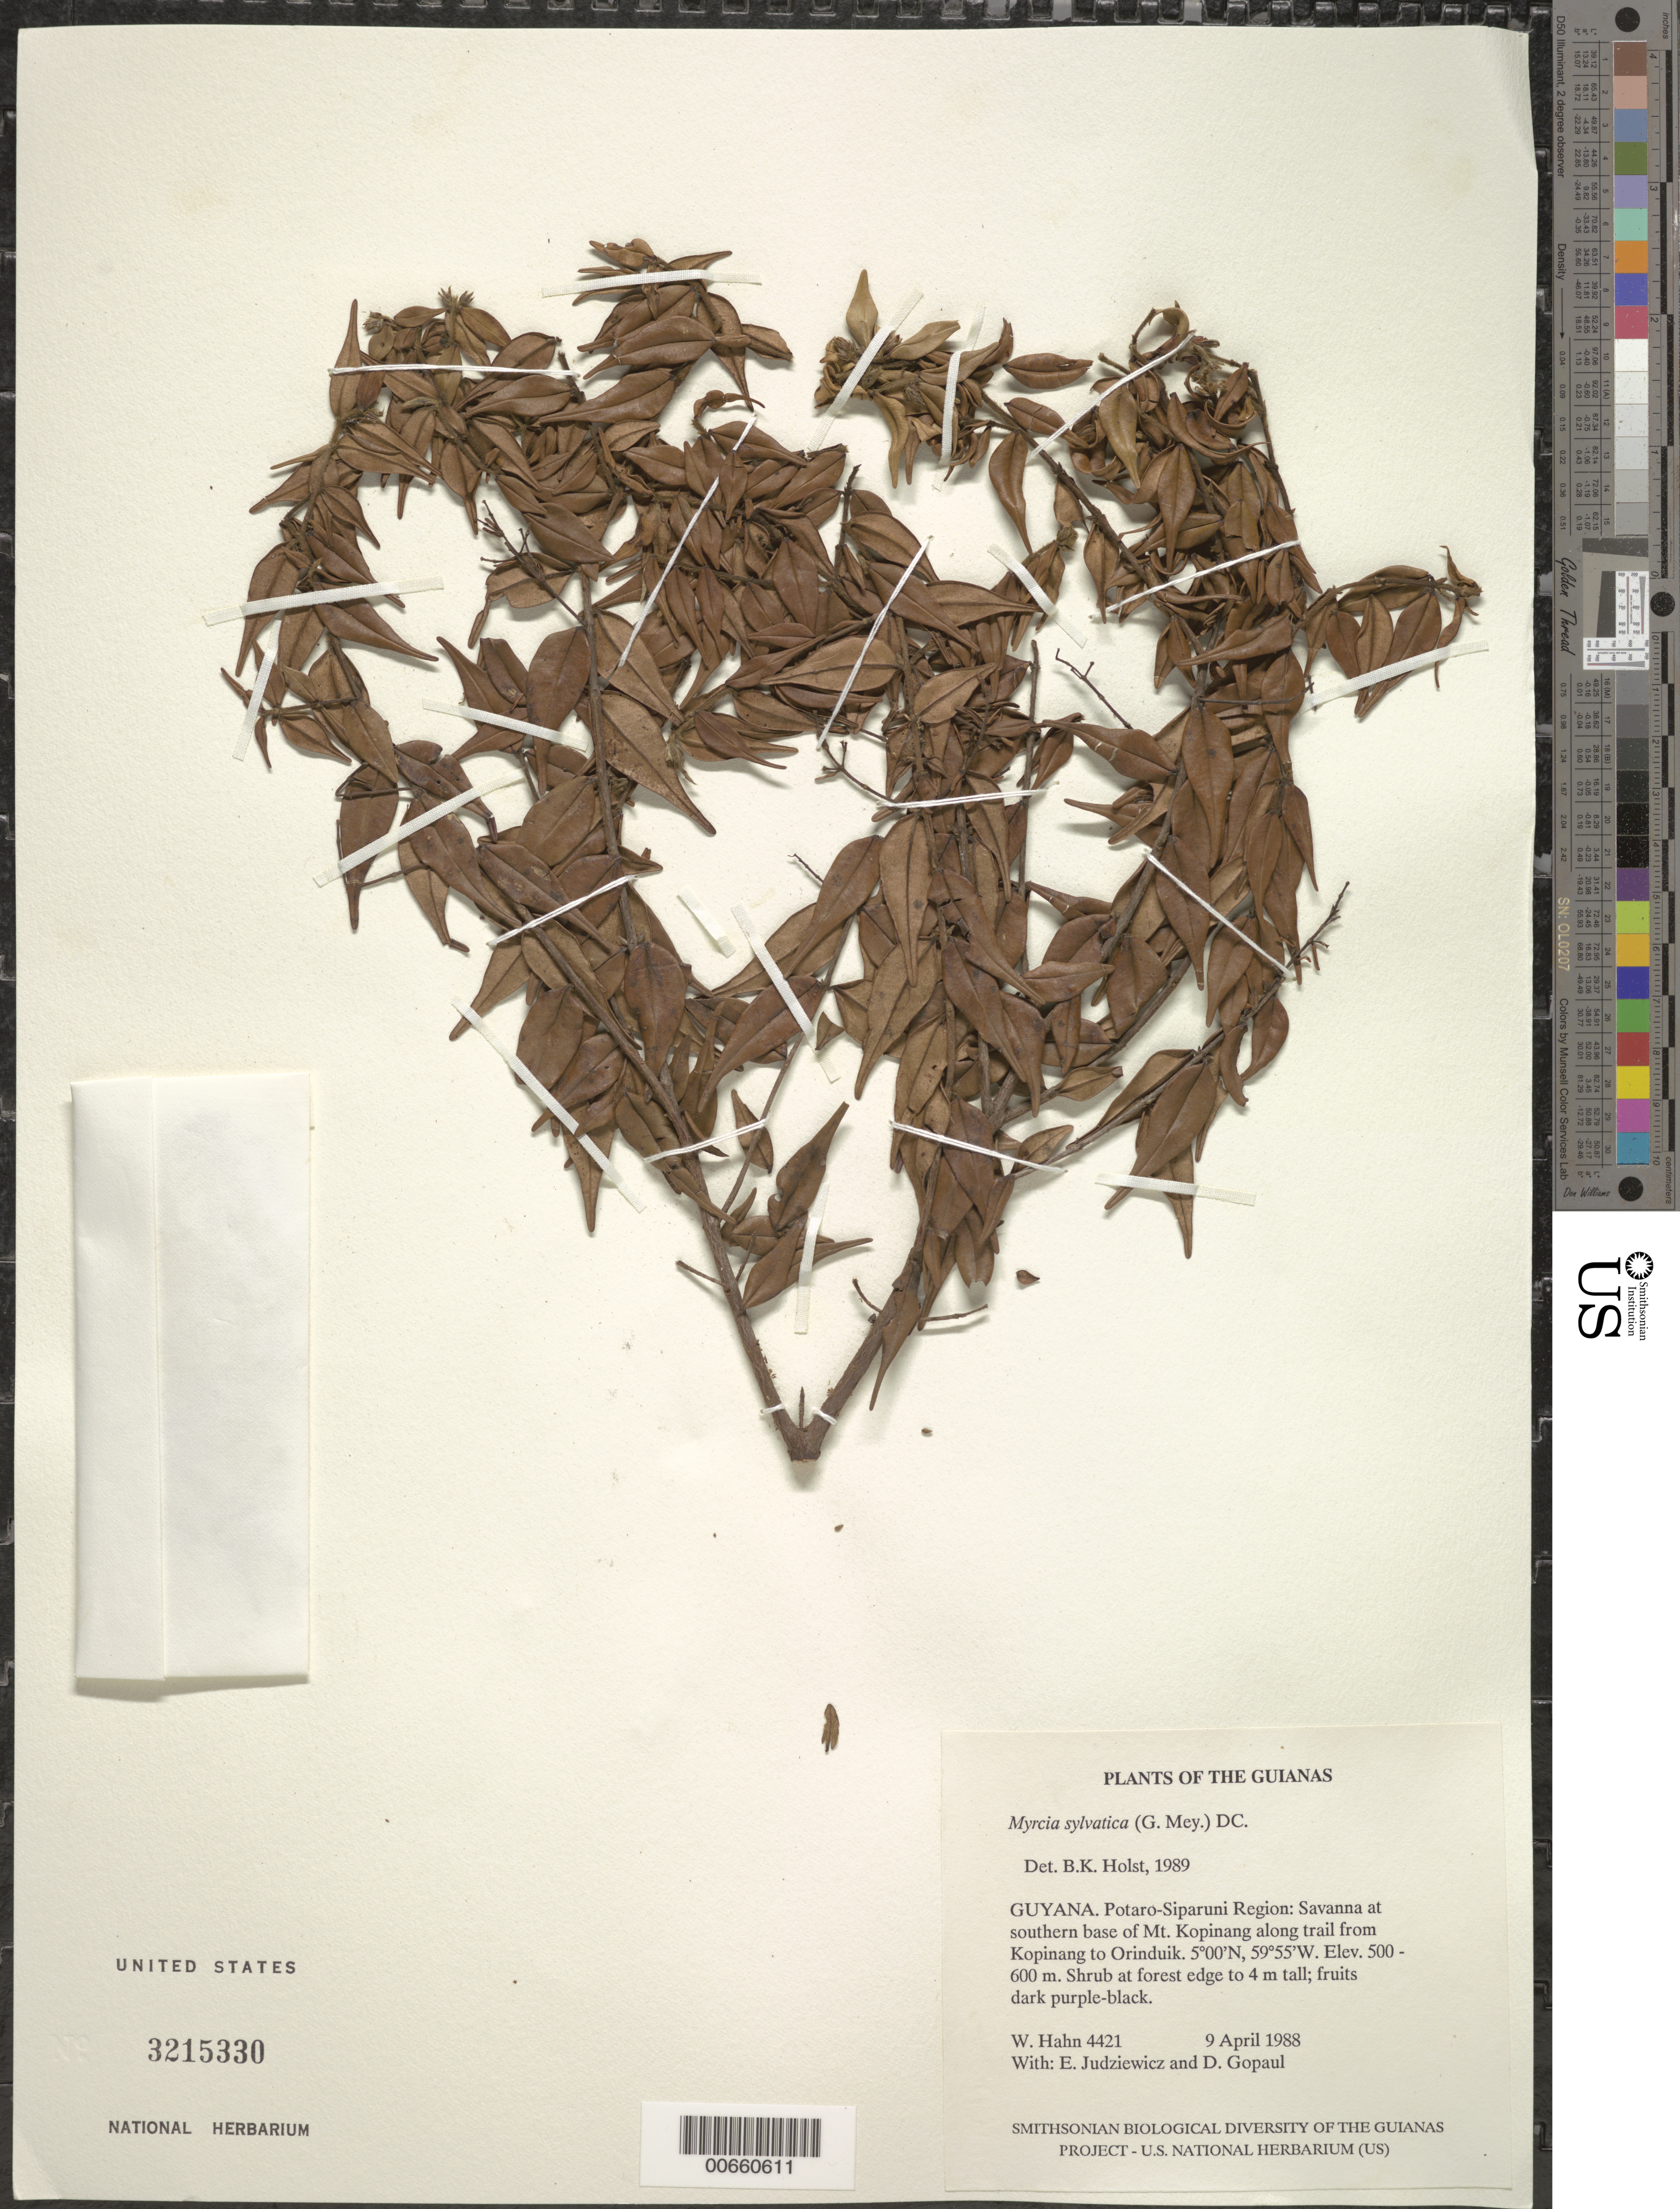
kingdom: Plantae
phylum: Tracheophyta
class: Magnoliopsida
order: Myrtales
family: Myrtaceae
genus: Myrcia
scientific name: Myrcia sylvatica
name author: (G. Mey.) DC.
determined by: Holst, Bruce K.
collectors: W. Hahn, E. J. Judziewicz & D. Gopaul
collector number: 4421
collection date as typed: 9 April 1988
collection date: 1988-04-09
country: Guyana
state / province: Potaro-Siparuni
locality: Southern base of Mt. Kopinang along trail from Kopinang to Orinduik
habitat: Savanna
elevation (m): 500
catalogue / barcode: US 3215330